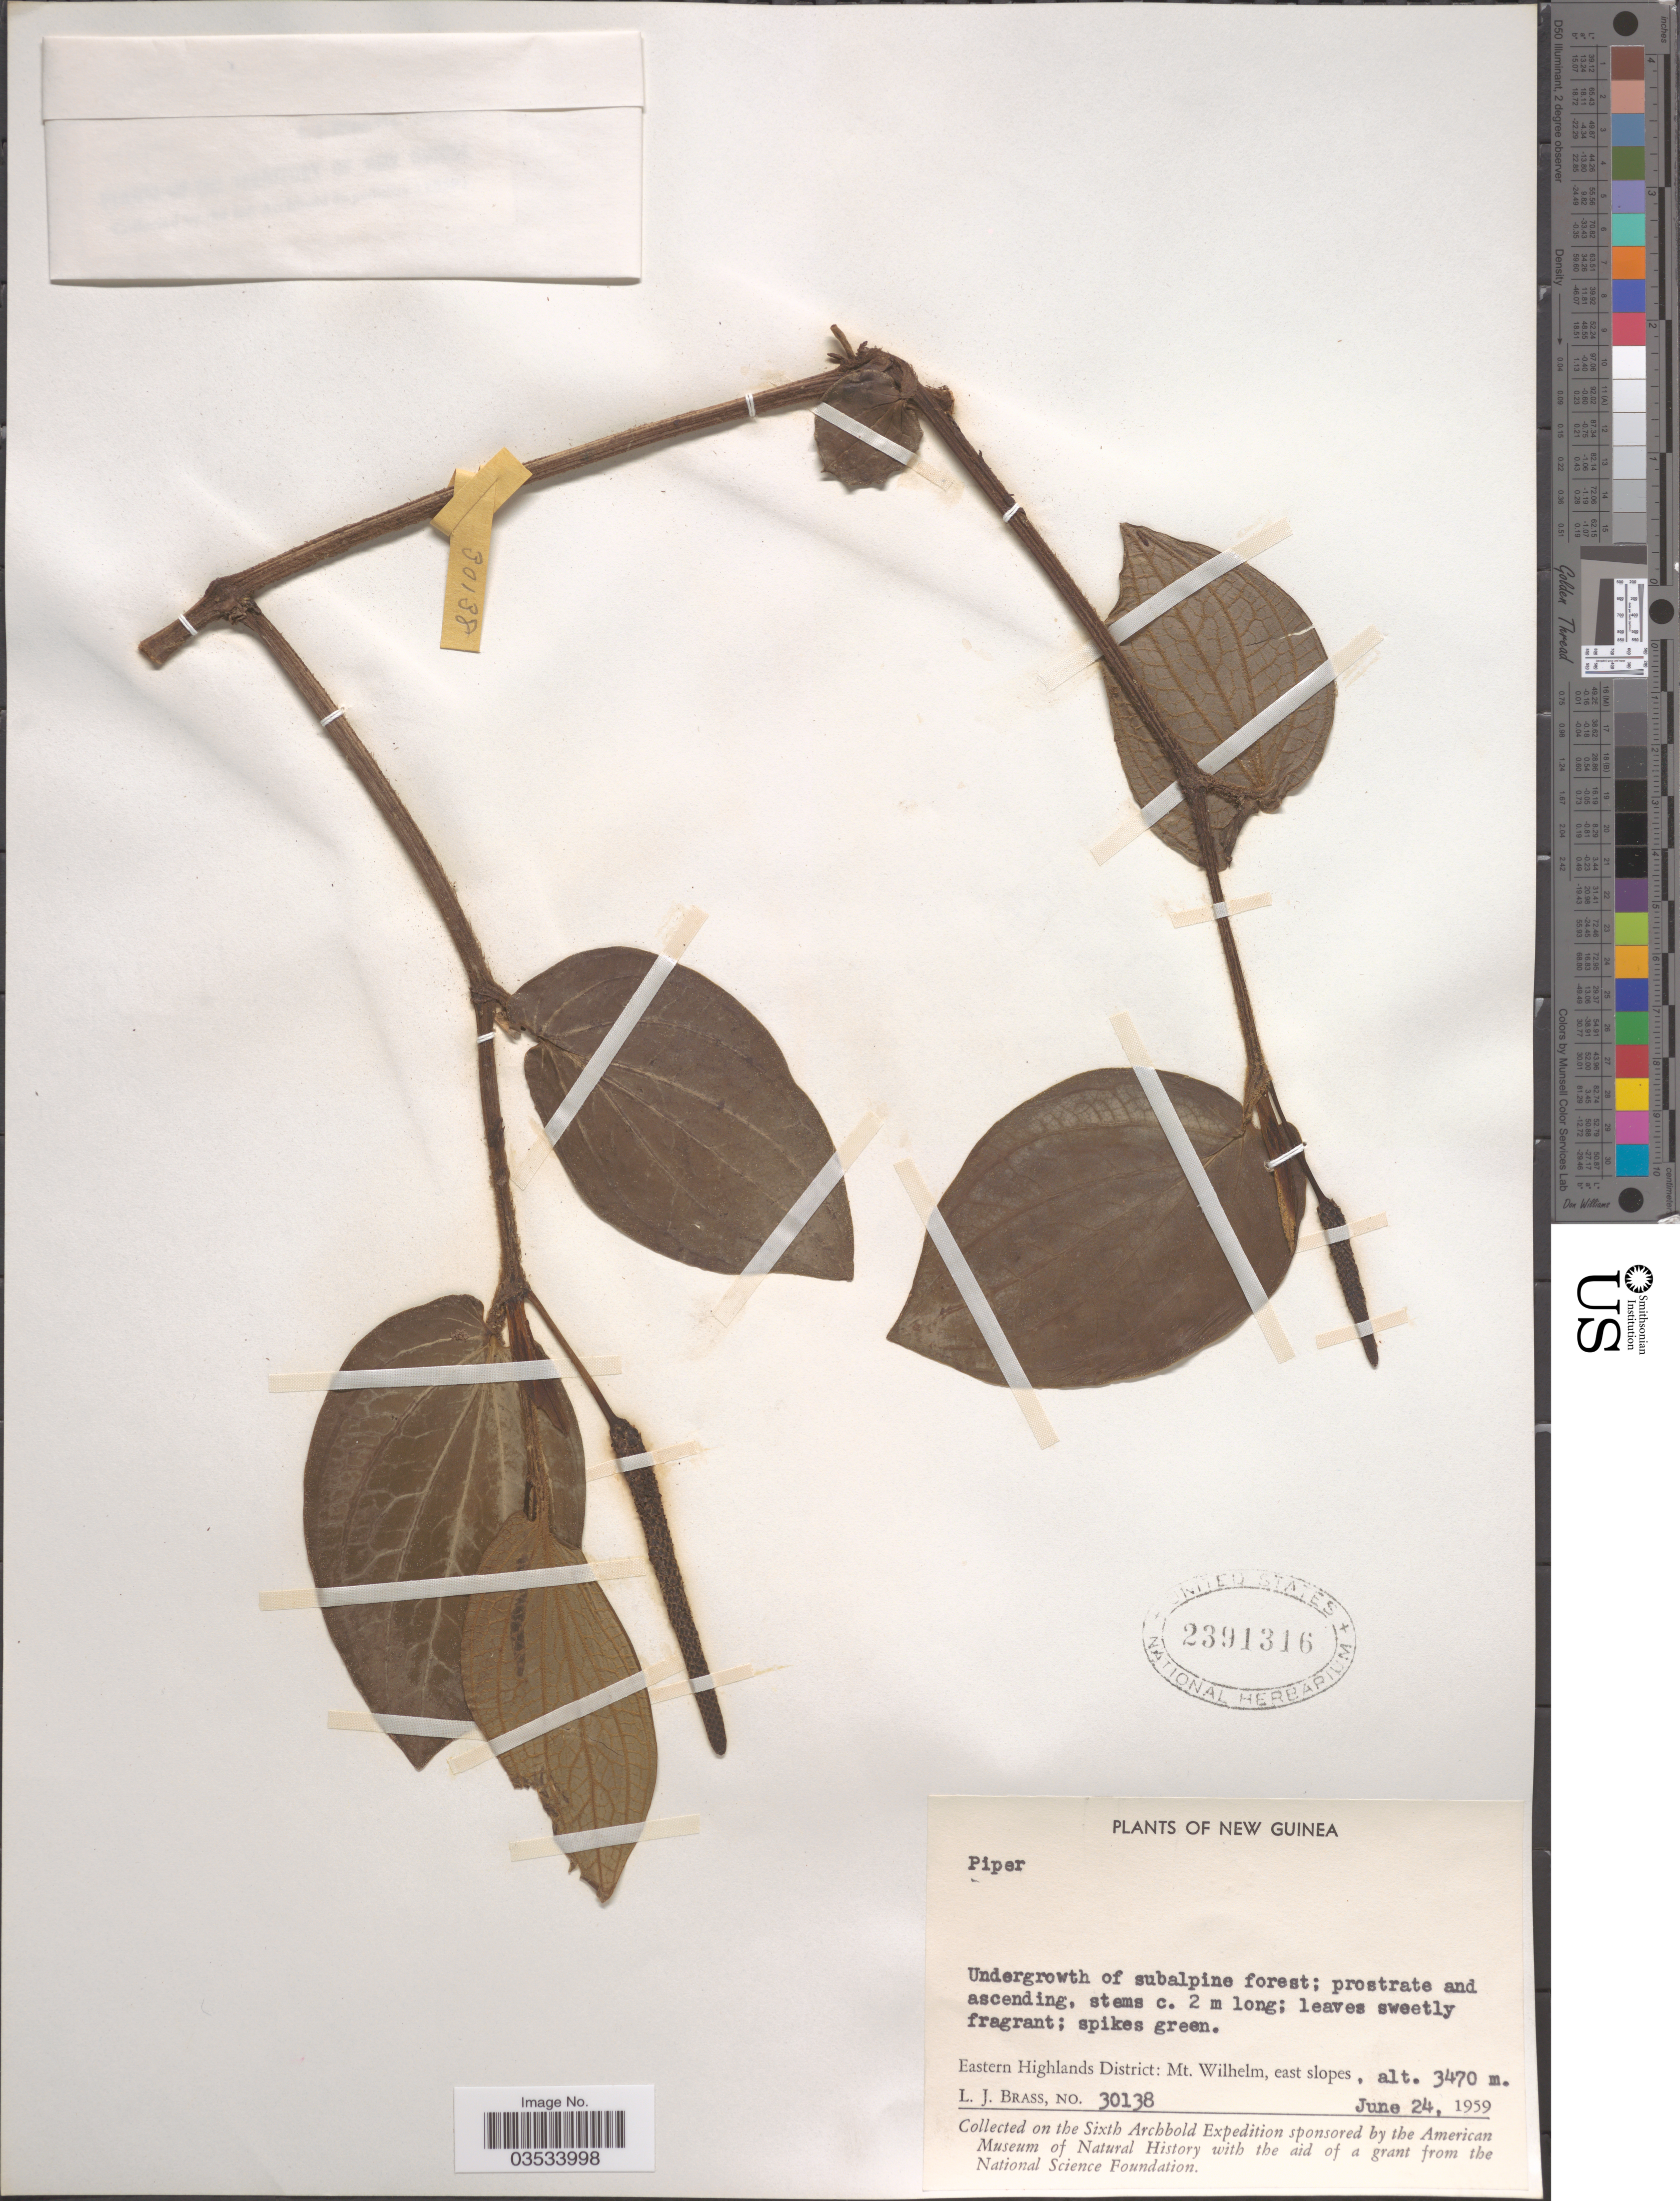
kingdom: Plantae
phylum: Tracheophyta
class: Magnoliopsida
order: Piperales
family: Piperaceae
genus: Piper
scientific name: Piper sp.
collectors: L. J. Brass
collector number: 30138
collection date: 1959-06-24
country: Papua New Guinea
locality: New Guinea. Eastern Highlands District: Mt. Wilhelm, east slopes.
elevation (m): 3470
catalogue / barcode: US 2391316